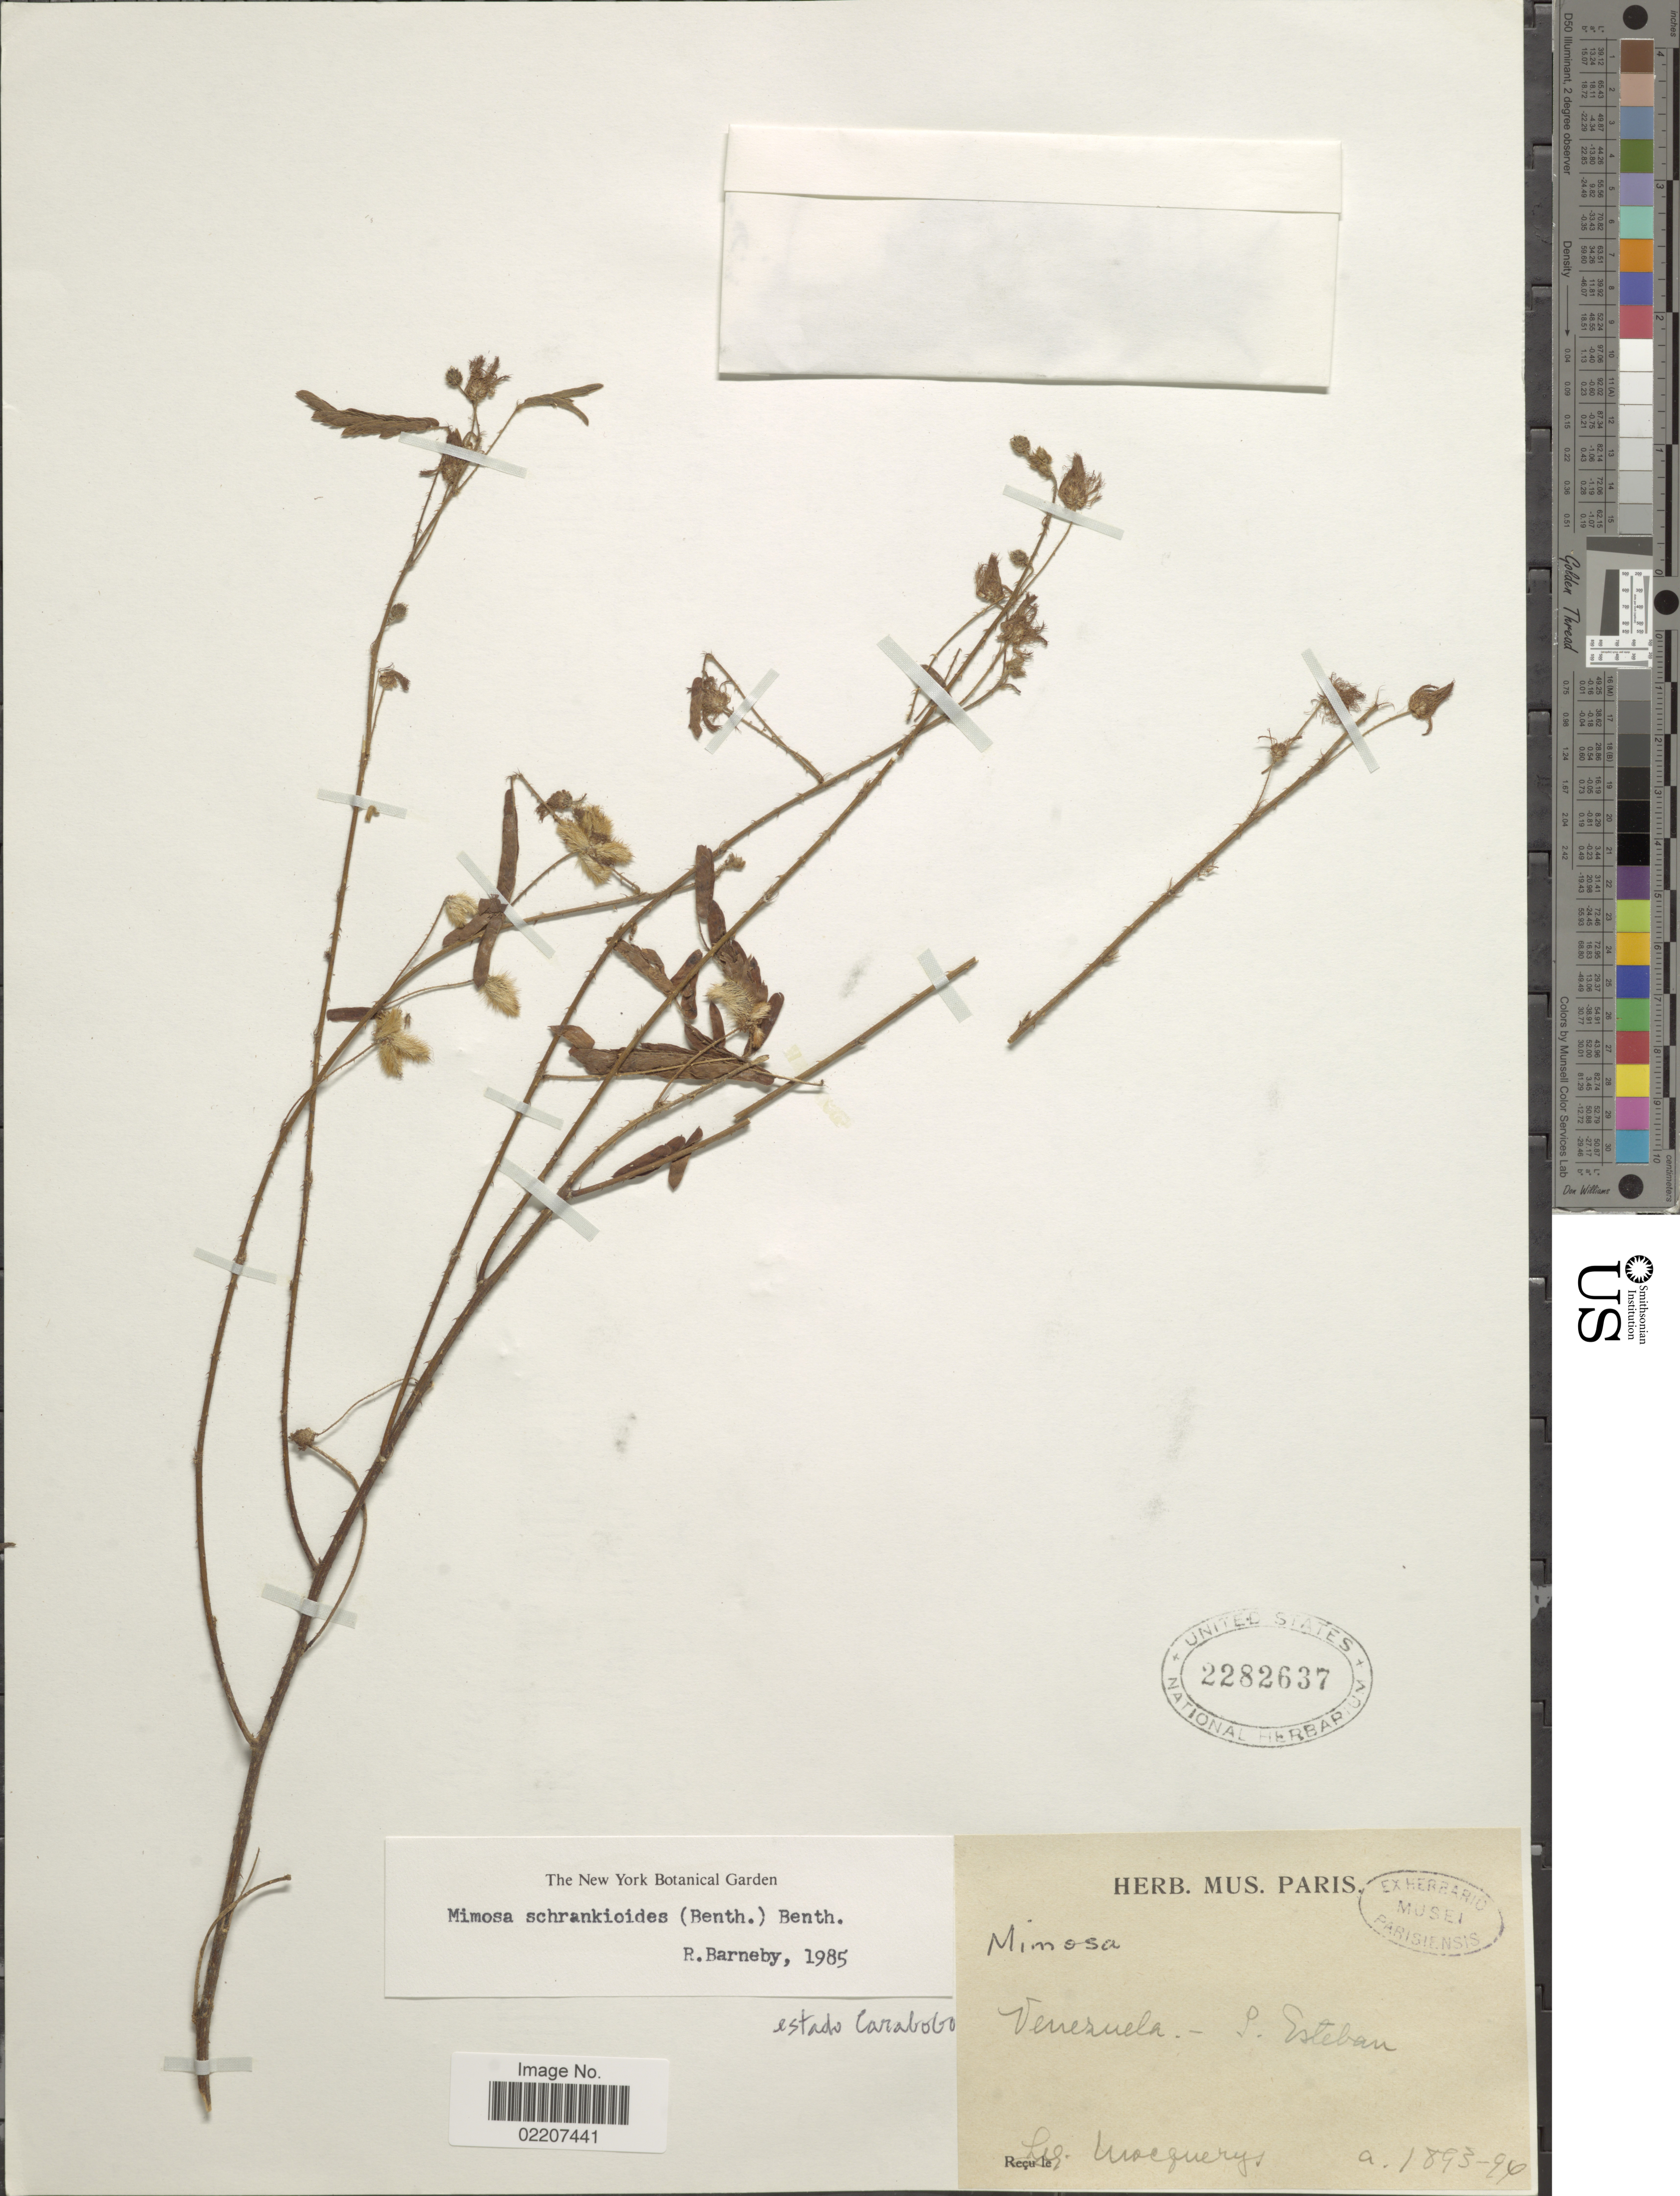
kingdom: Plantae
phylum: Tracheophyta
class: Magnoliopsida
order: Fabales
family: Fabaceae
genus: Mimosa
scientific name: Mimosa schrankioides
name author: Benth.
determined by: Barneby, Rupert C., (NY)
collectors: A. Mocquerys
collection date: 1893/1894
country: Venezuela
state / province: Carabobo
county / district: Puerto Cabello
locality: San Esteban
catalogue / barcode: US 2282637